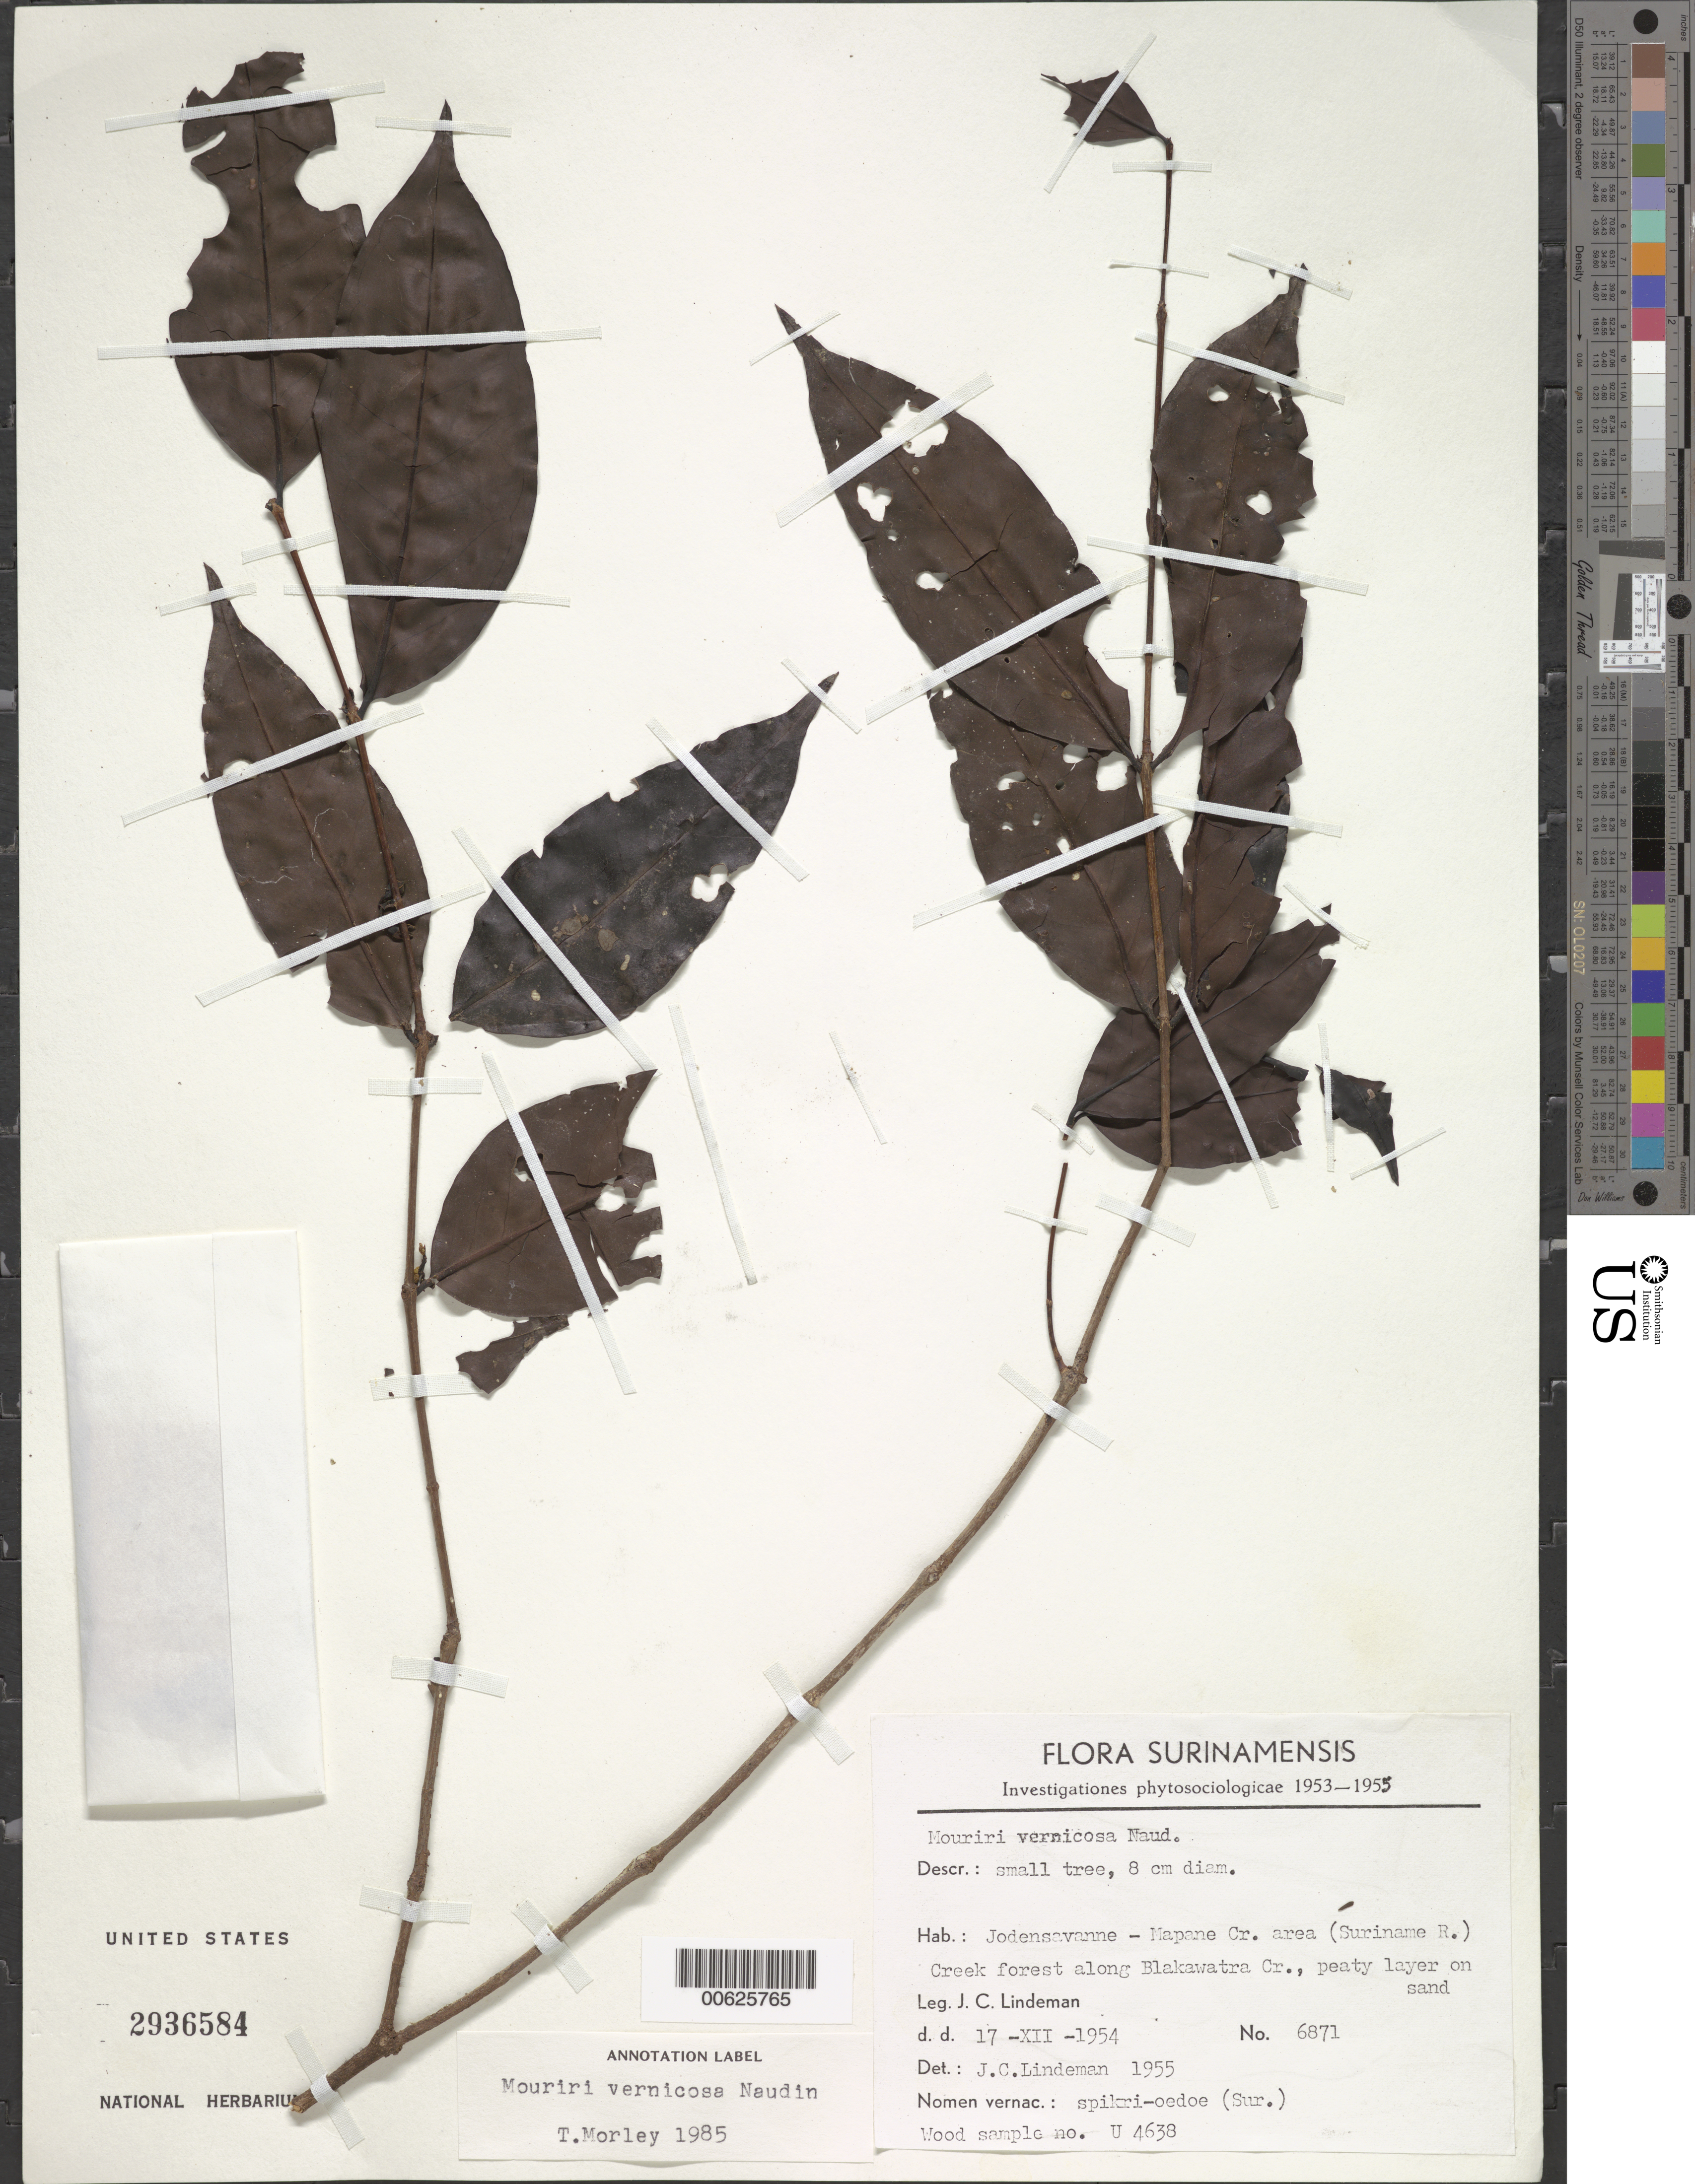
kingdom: Plantae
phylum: Tracheophyta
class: Magnoliopsida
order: Myrtales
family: Melastomataceae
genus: Mouriri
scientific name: Mouriri vernicosa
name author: Naudin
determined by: Morley, T.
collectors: J. C. Lindeman et al.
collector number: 6871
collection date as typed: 17-Dec-54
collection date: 1954-12-17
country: Suriname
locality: Jodensavanne-Mapane kreek area (Suriname River)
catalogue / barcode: US 2936584